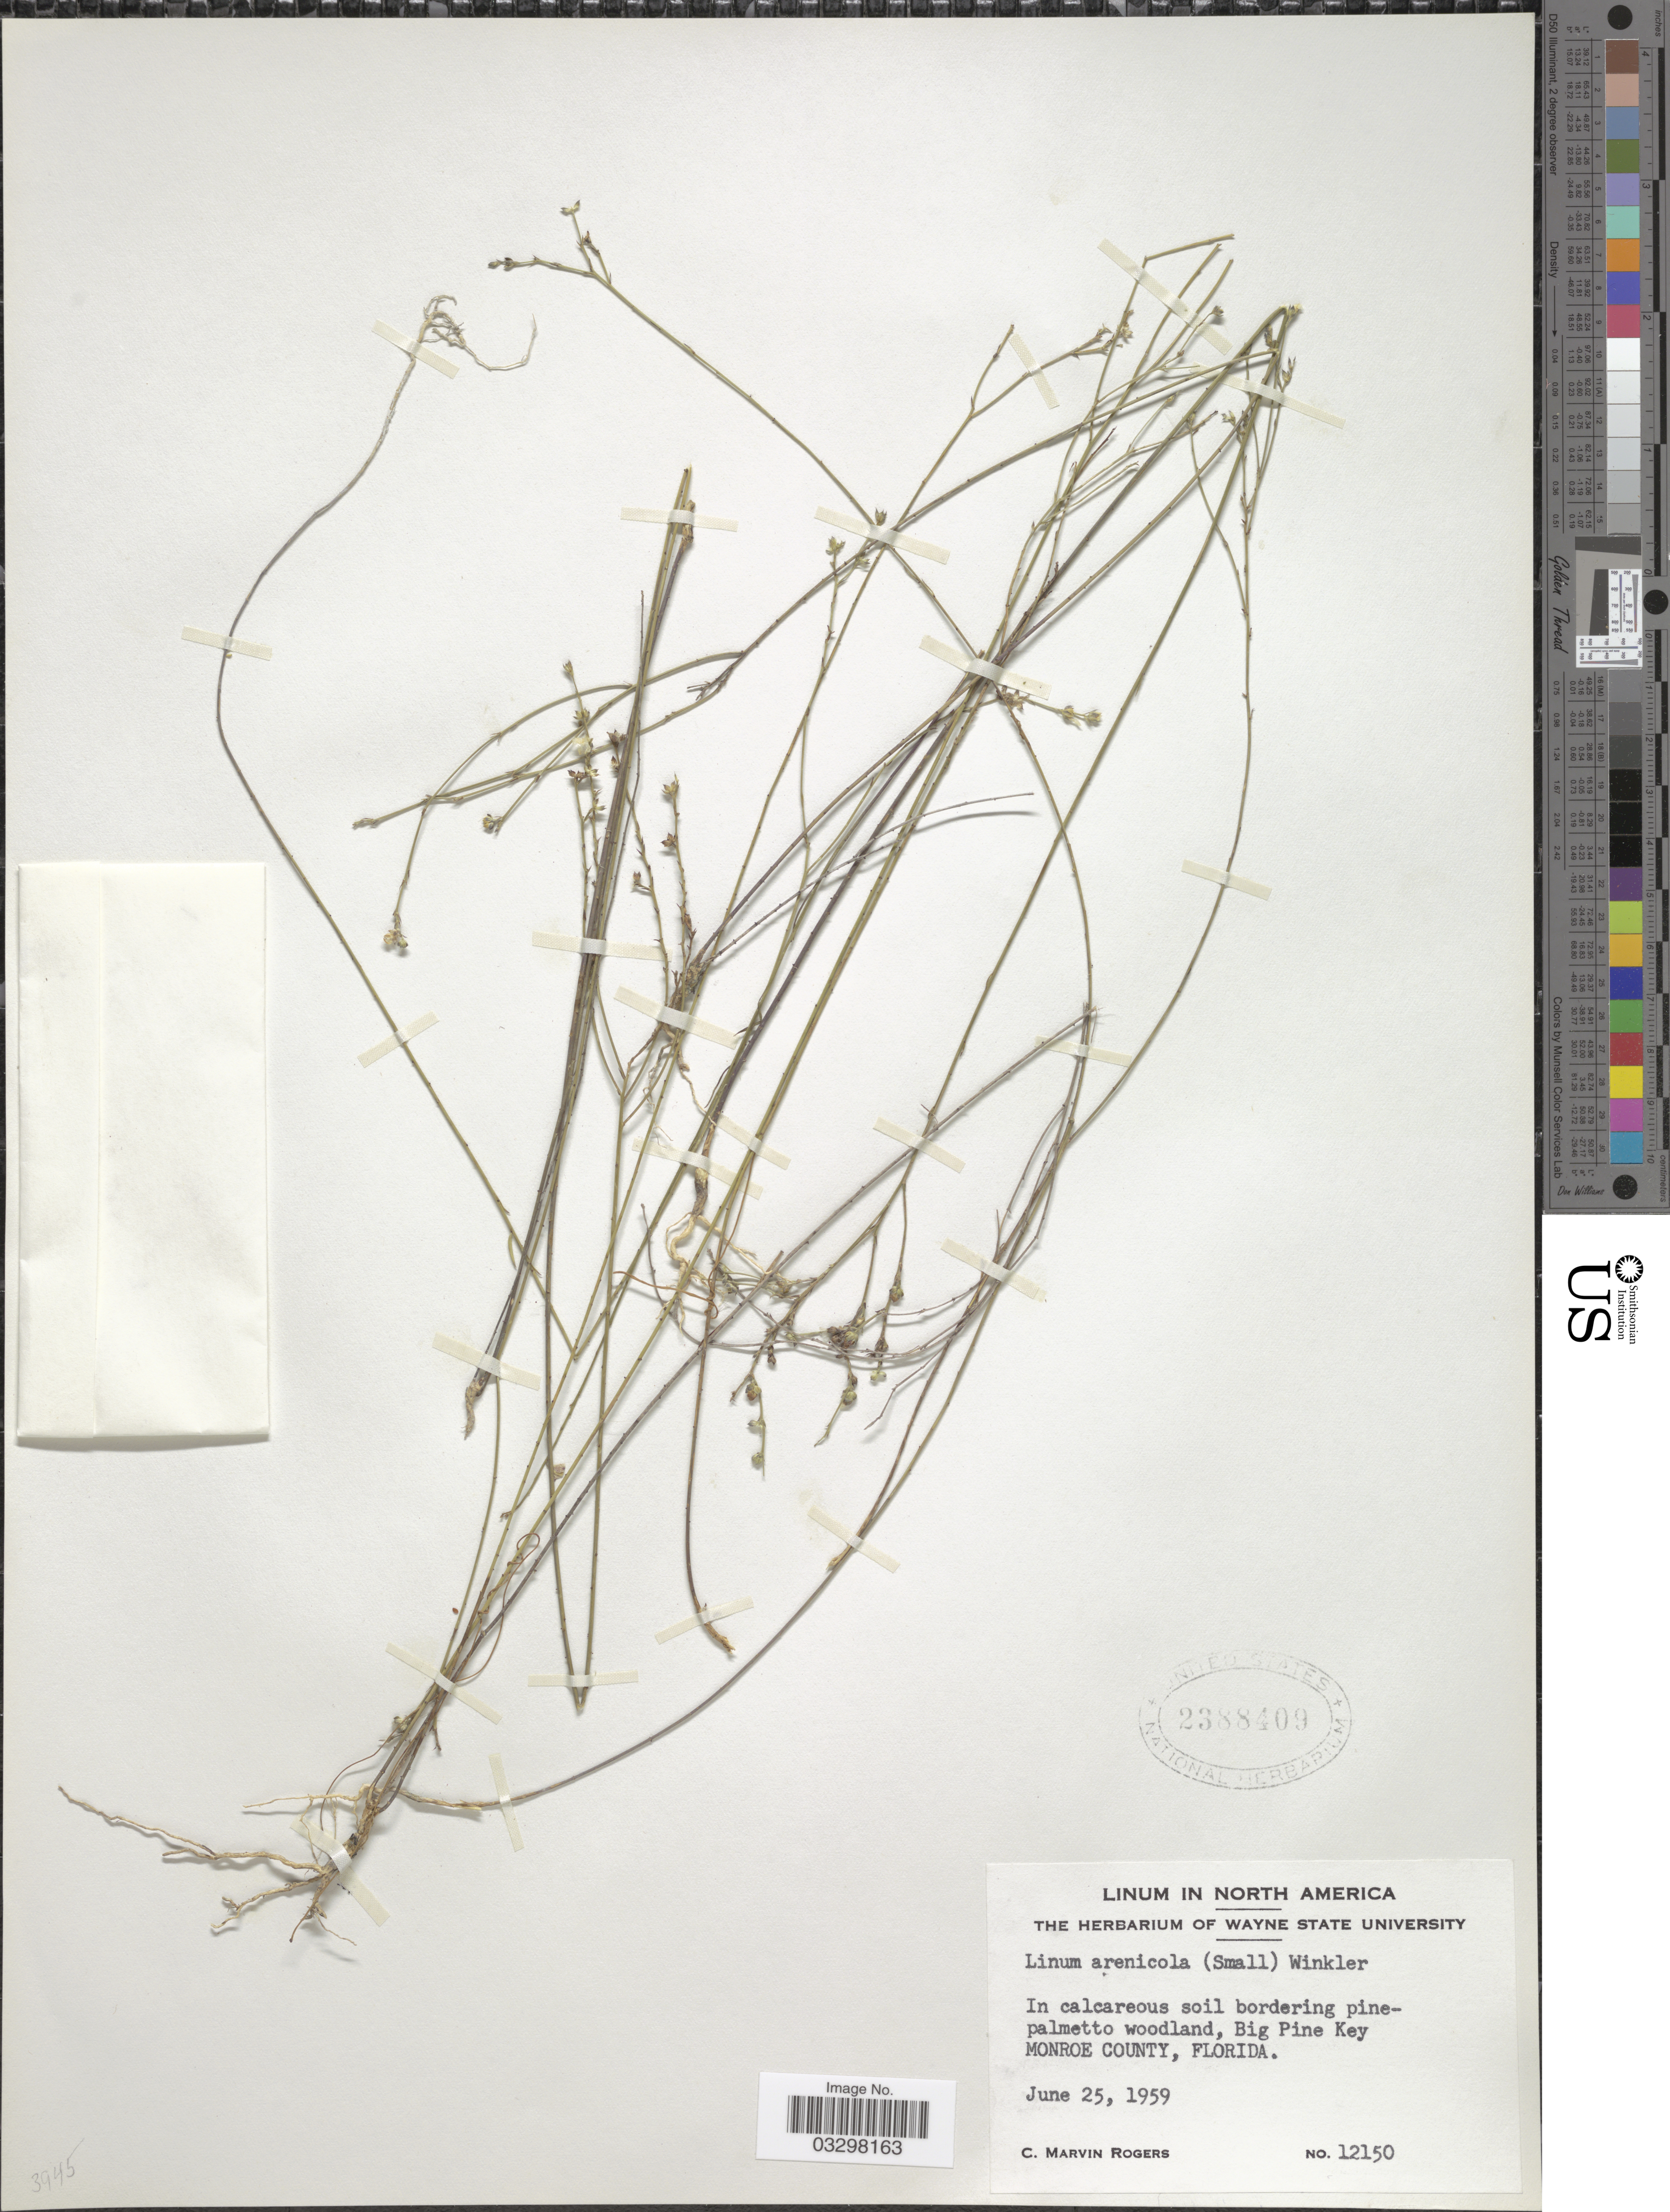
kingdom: Plantae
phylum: Tracheophyta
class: Magnoliopsida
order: Malpighiales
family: Linaceae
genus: Linum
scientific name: Linum arenicola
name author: (Small) H. J. P. Winkler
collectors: C. M. Rogers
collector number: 12150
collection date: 1959-06-25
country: United States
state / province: Florida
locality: Big Pine Key, Monroe County.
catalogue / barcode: US 2388409